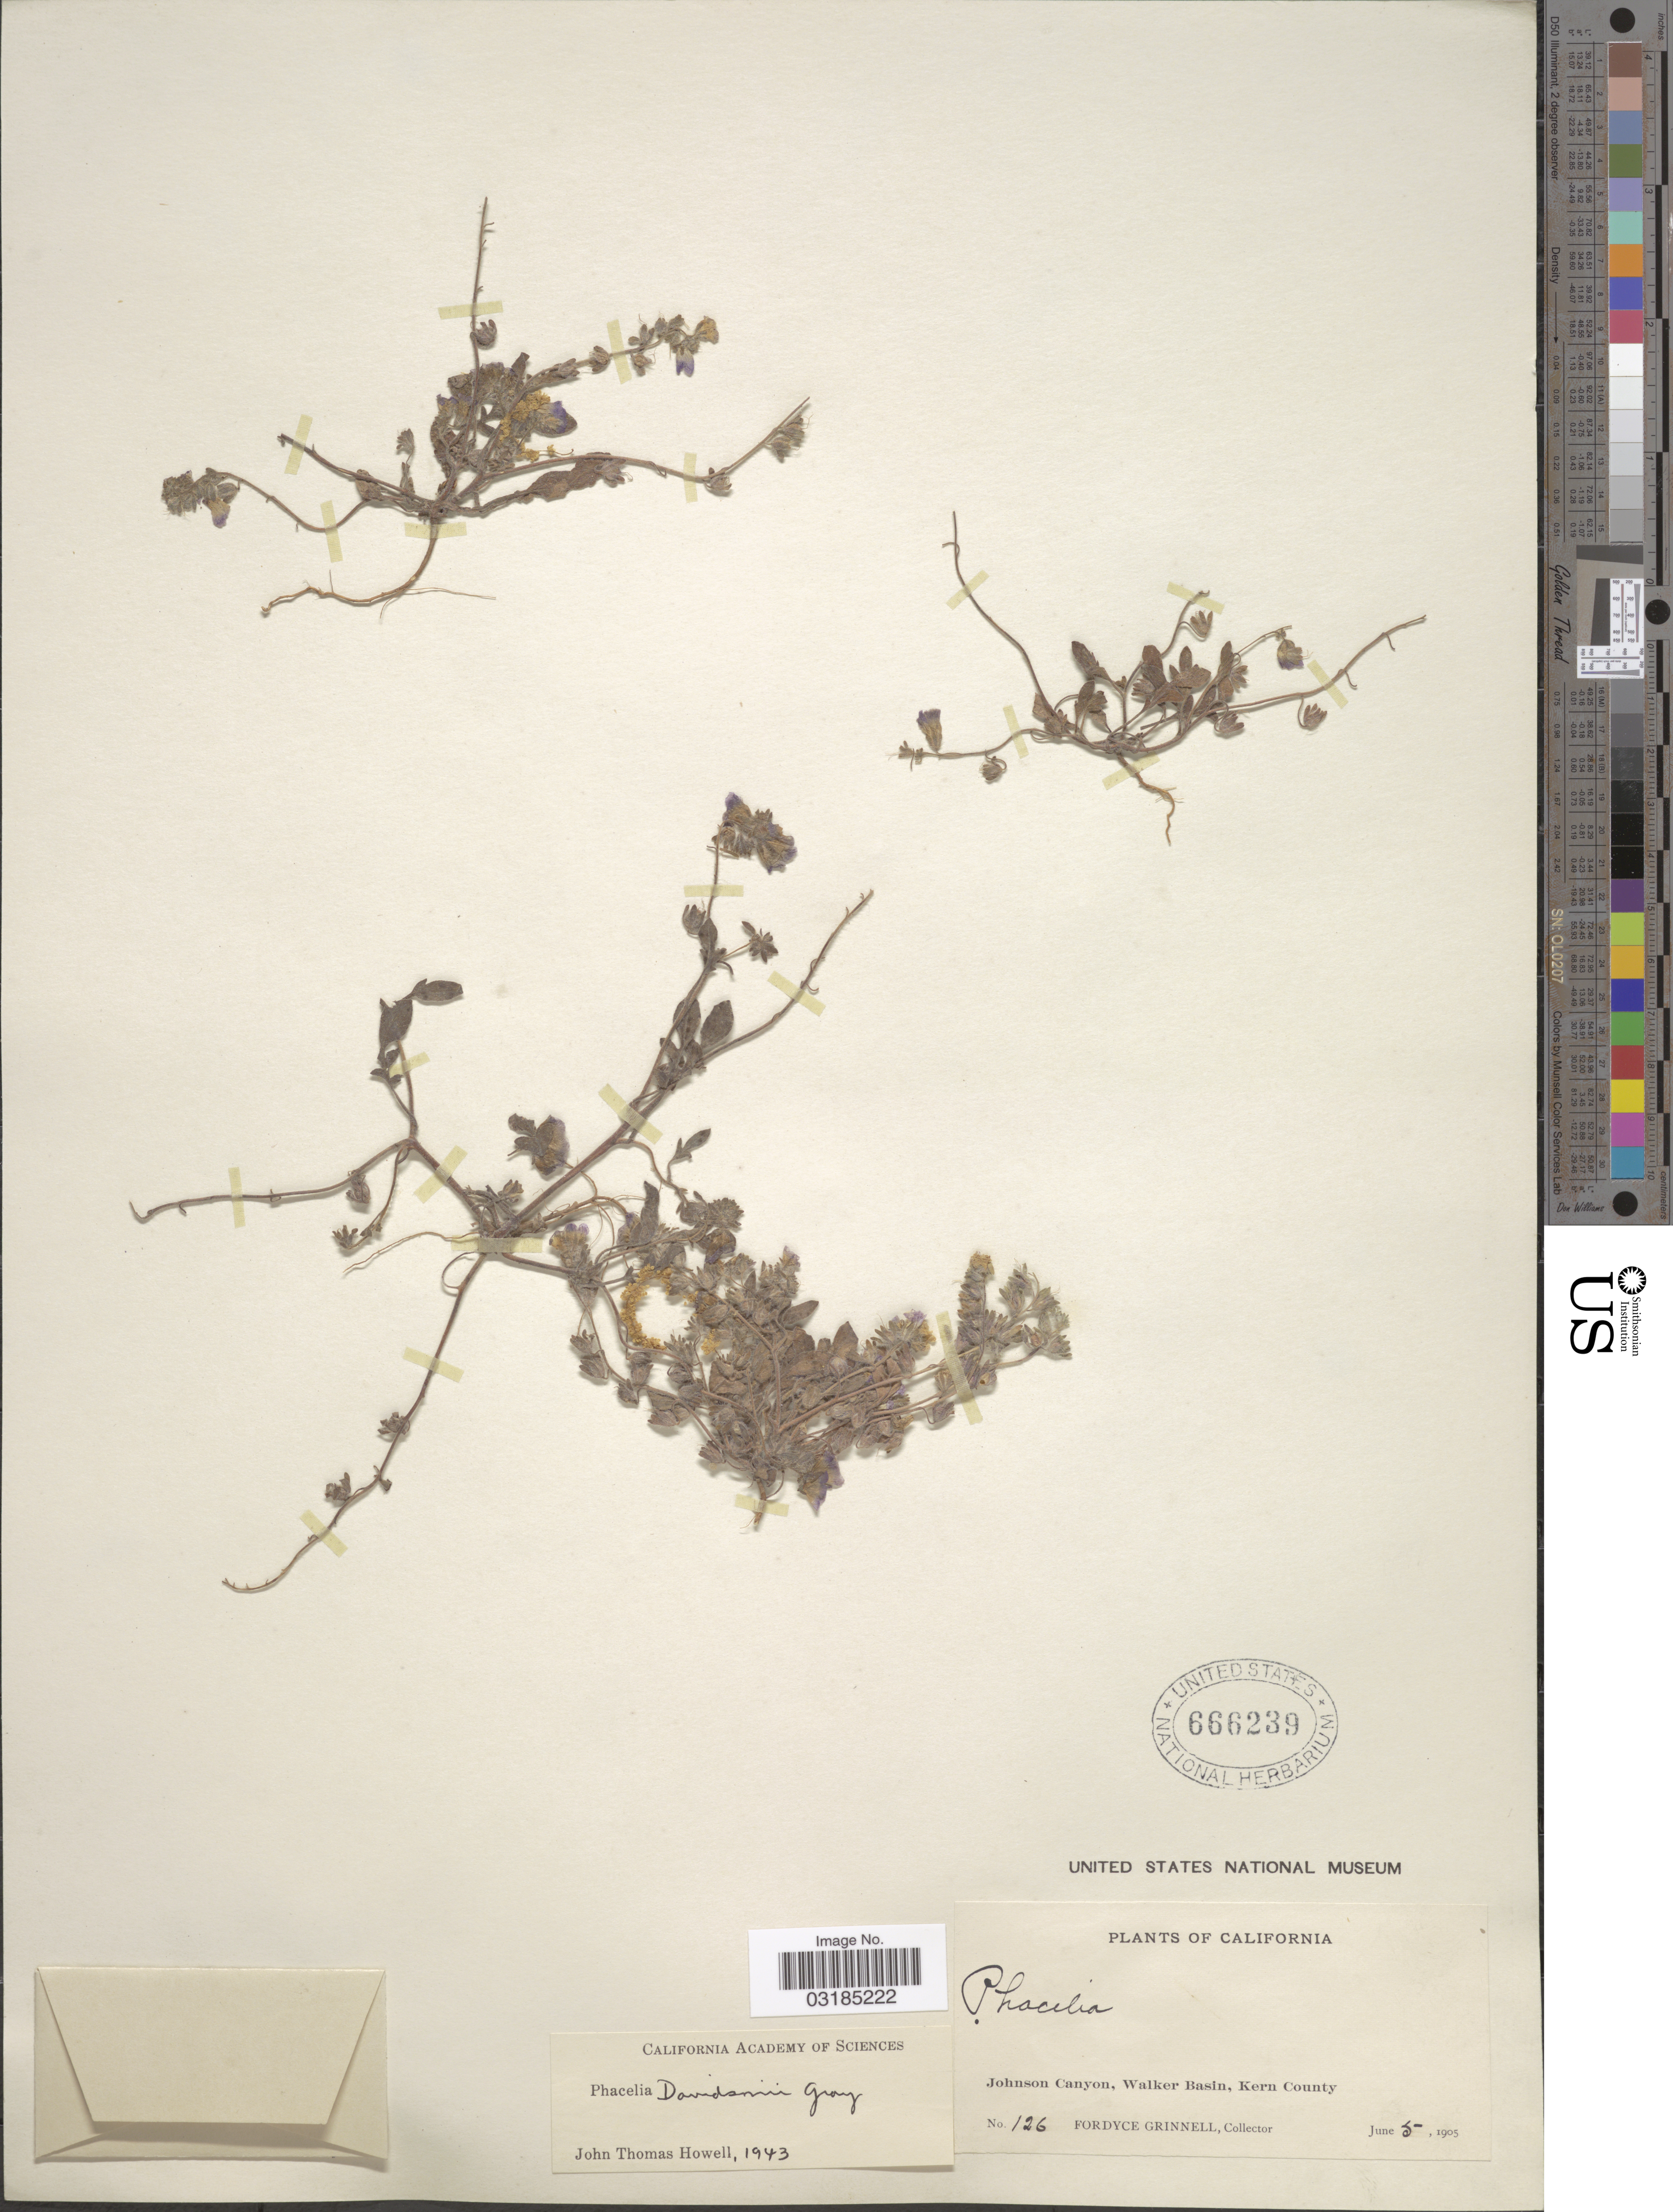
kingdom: Plantae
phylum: Tracheophyta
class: Magnoliopsida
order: Boraginales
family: Hydrophyllaceae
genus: Phacelia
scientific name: Phacelia davidsonii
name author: A. Gray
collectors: F. Grinnell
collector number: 126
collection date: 1905-06-05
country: United States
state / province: California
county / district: Kern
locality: Johnson Canyon, Walker Basin, Kern County.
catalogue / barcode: US 666239